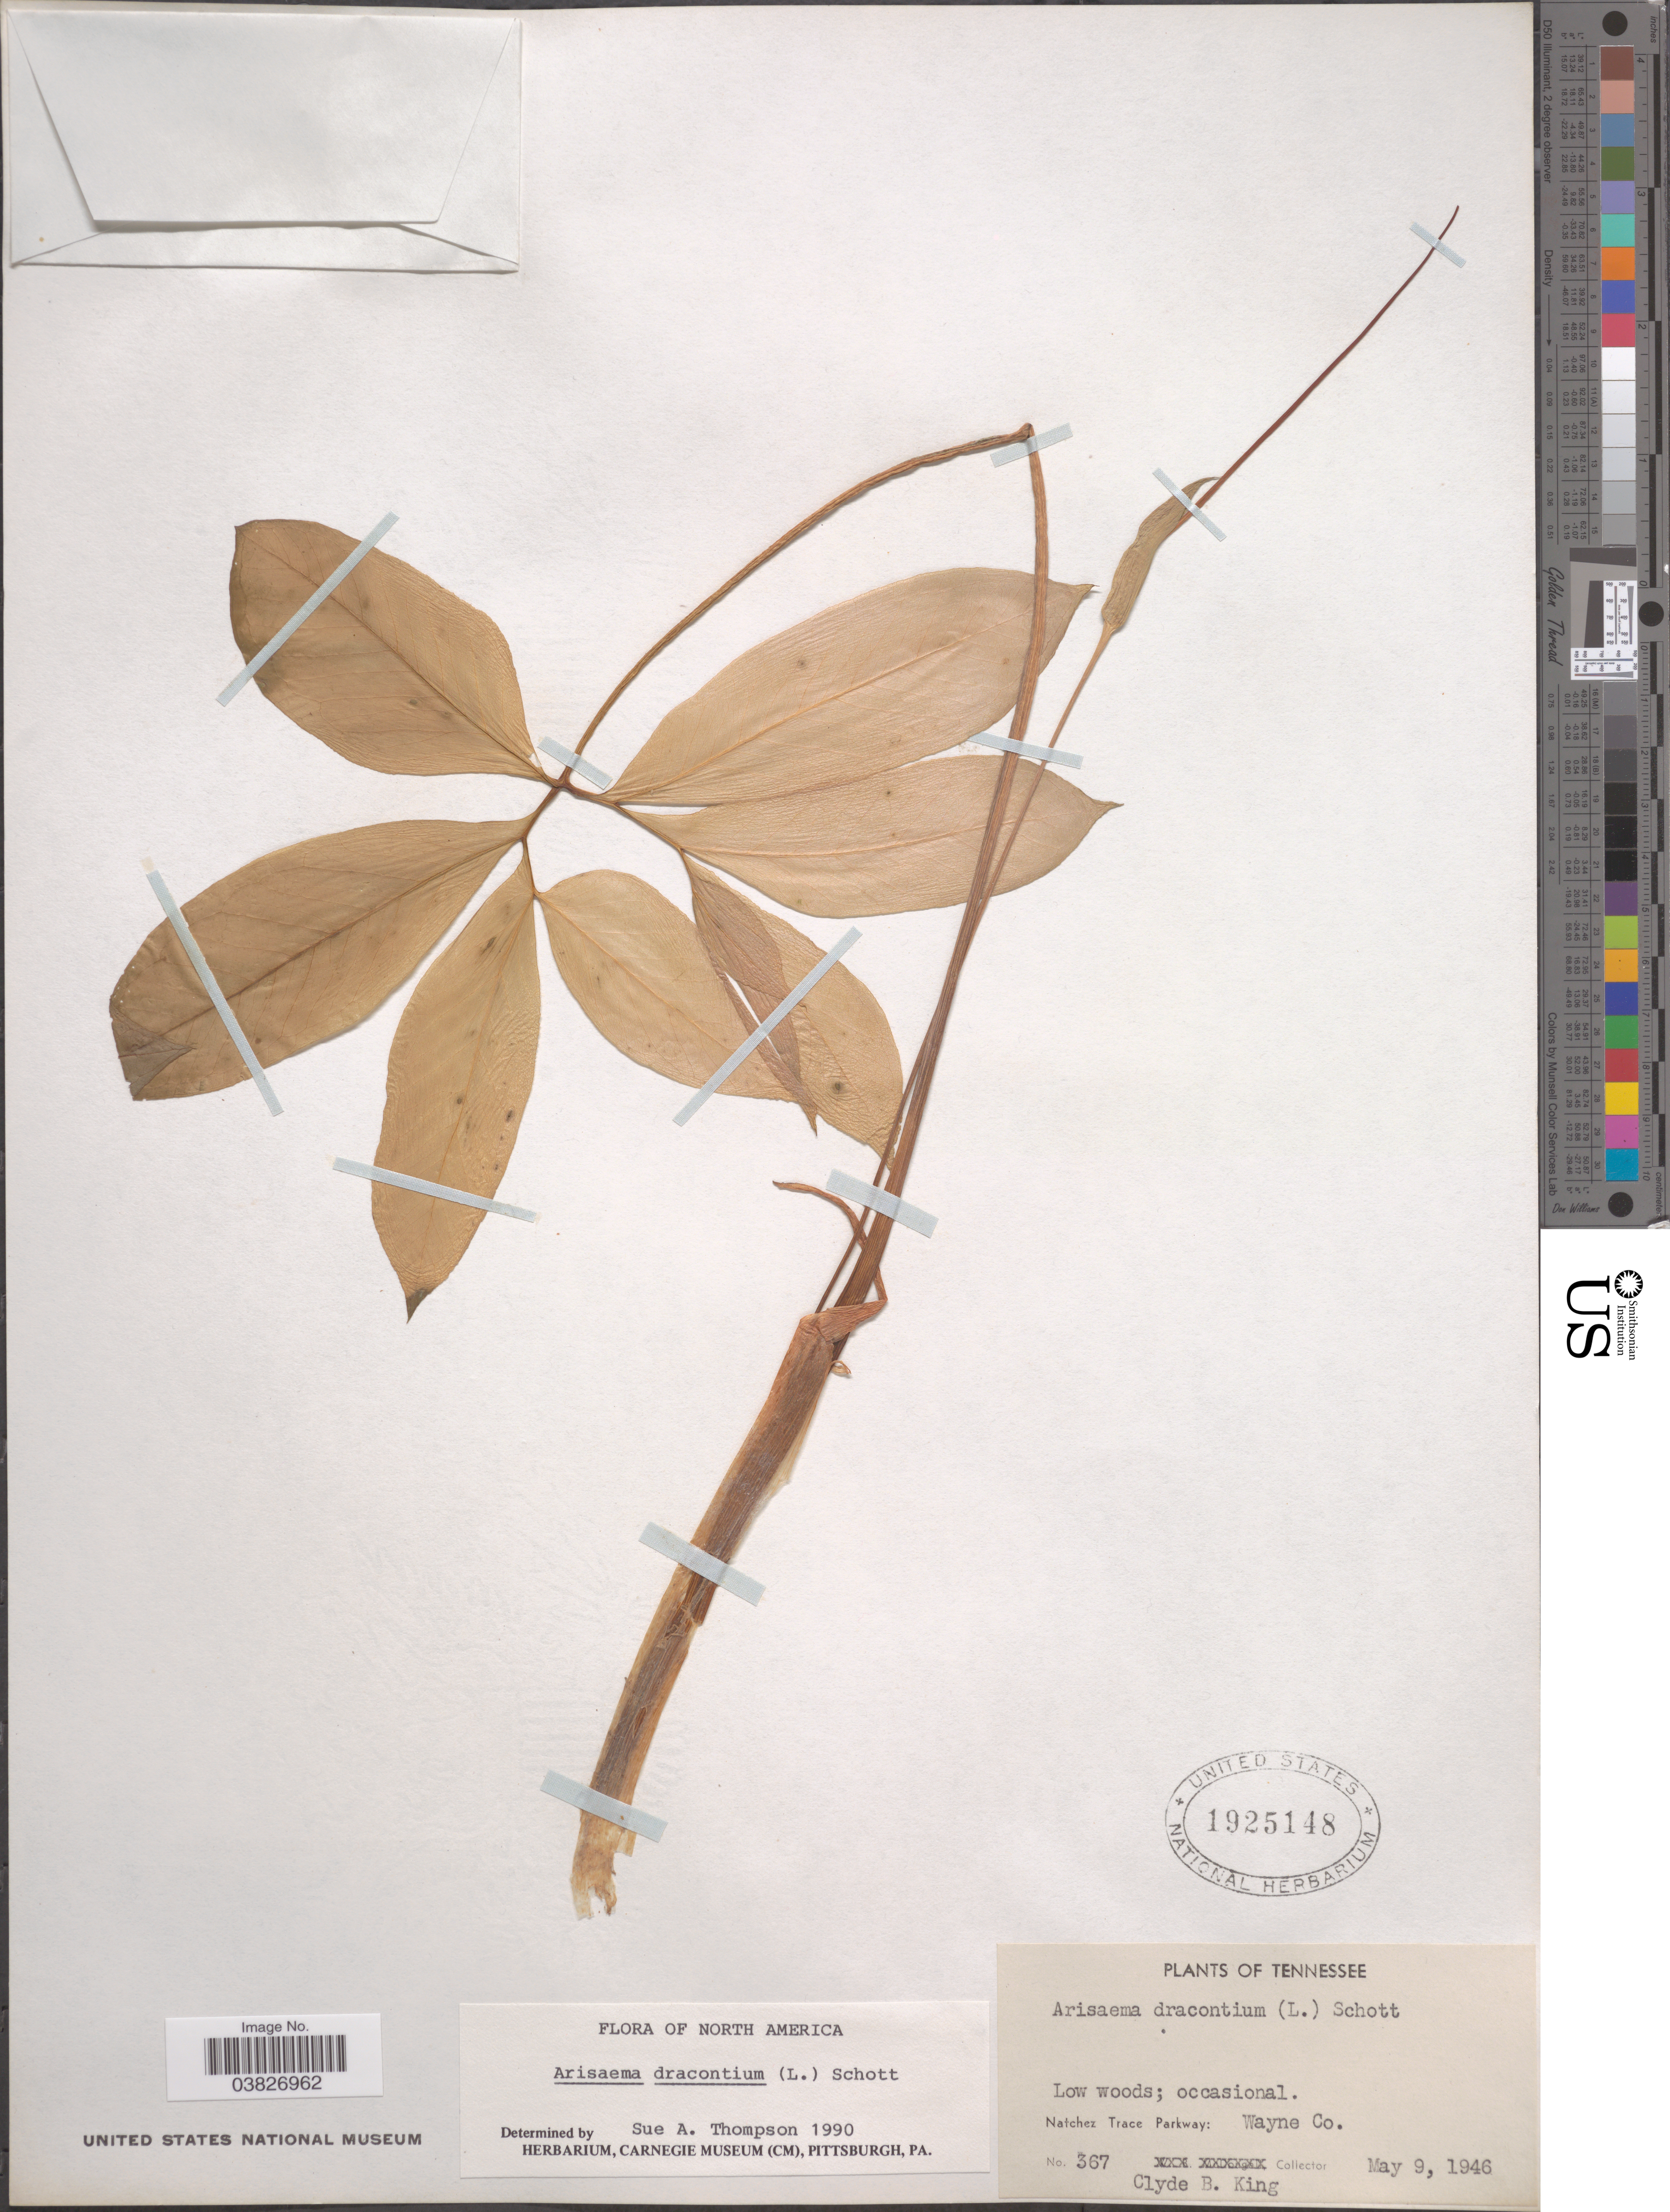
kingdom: Plantae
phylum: Tracheophyta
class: Liliopsida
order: Alismatales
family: Araceae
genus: Arisaema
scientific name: Arisaema dracontium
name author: (L.) Schott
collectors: C. King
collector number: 367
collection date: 1946-05-09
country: United States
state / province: Tennessee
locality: Natchez Trace Parkway: Wayne Co.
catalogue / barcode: US 1925148